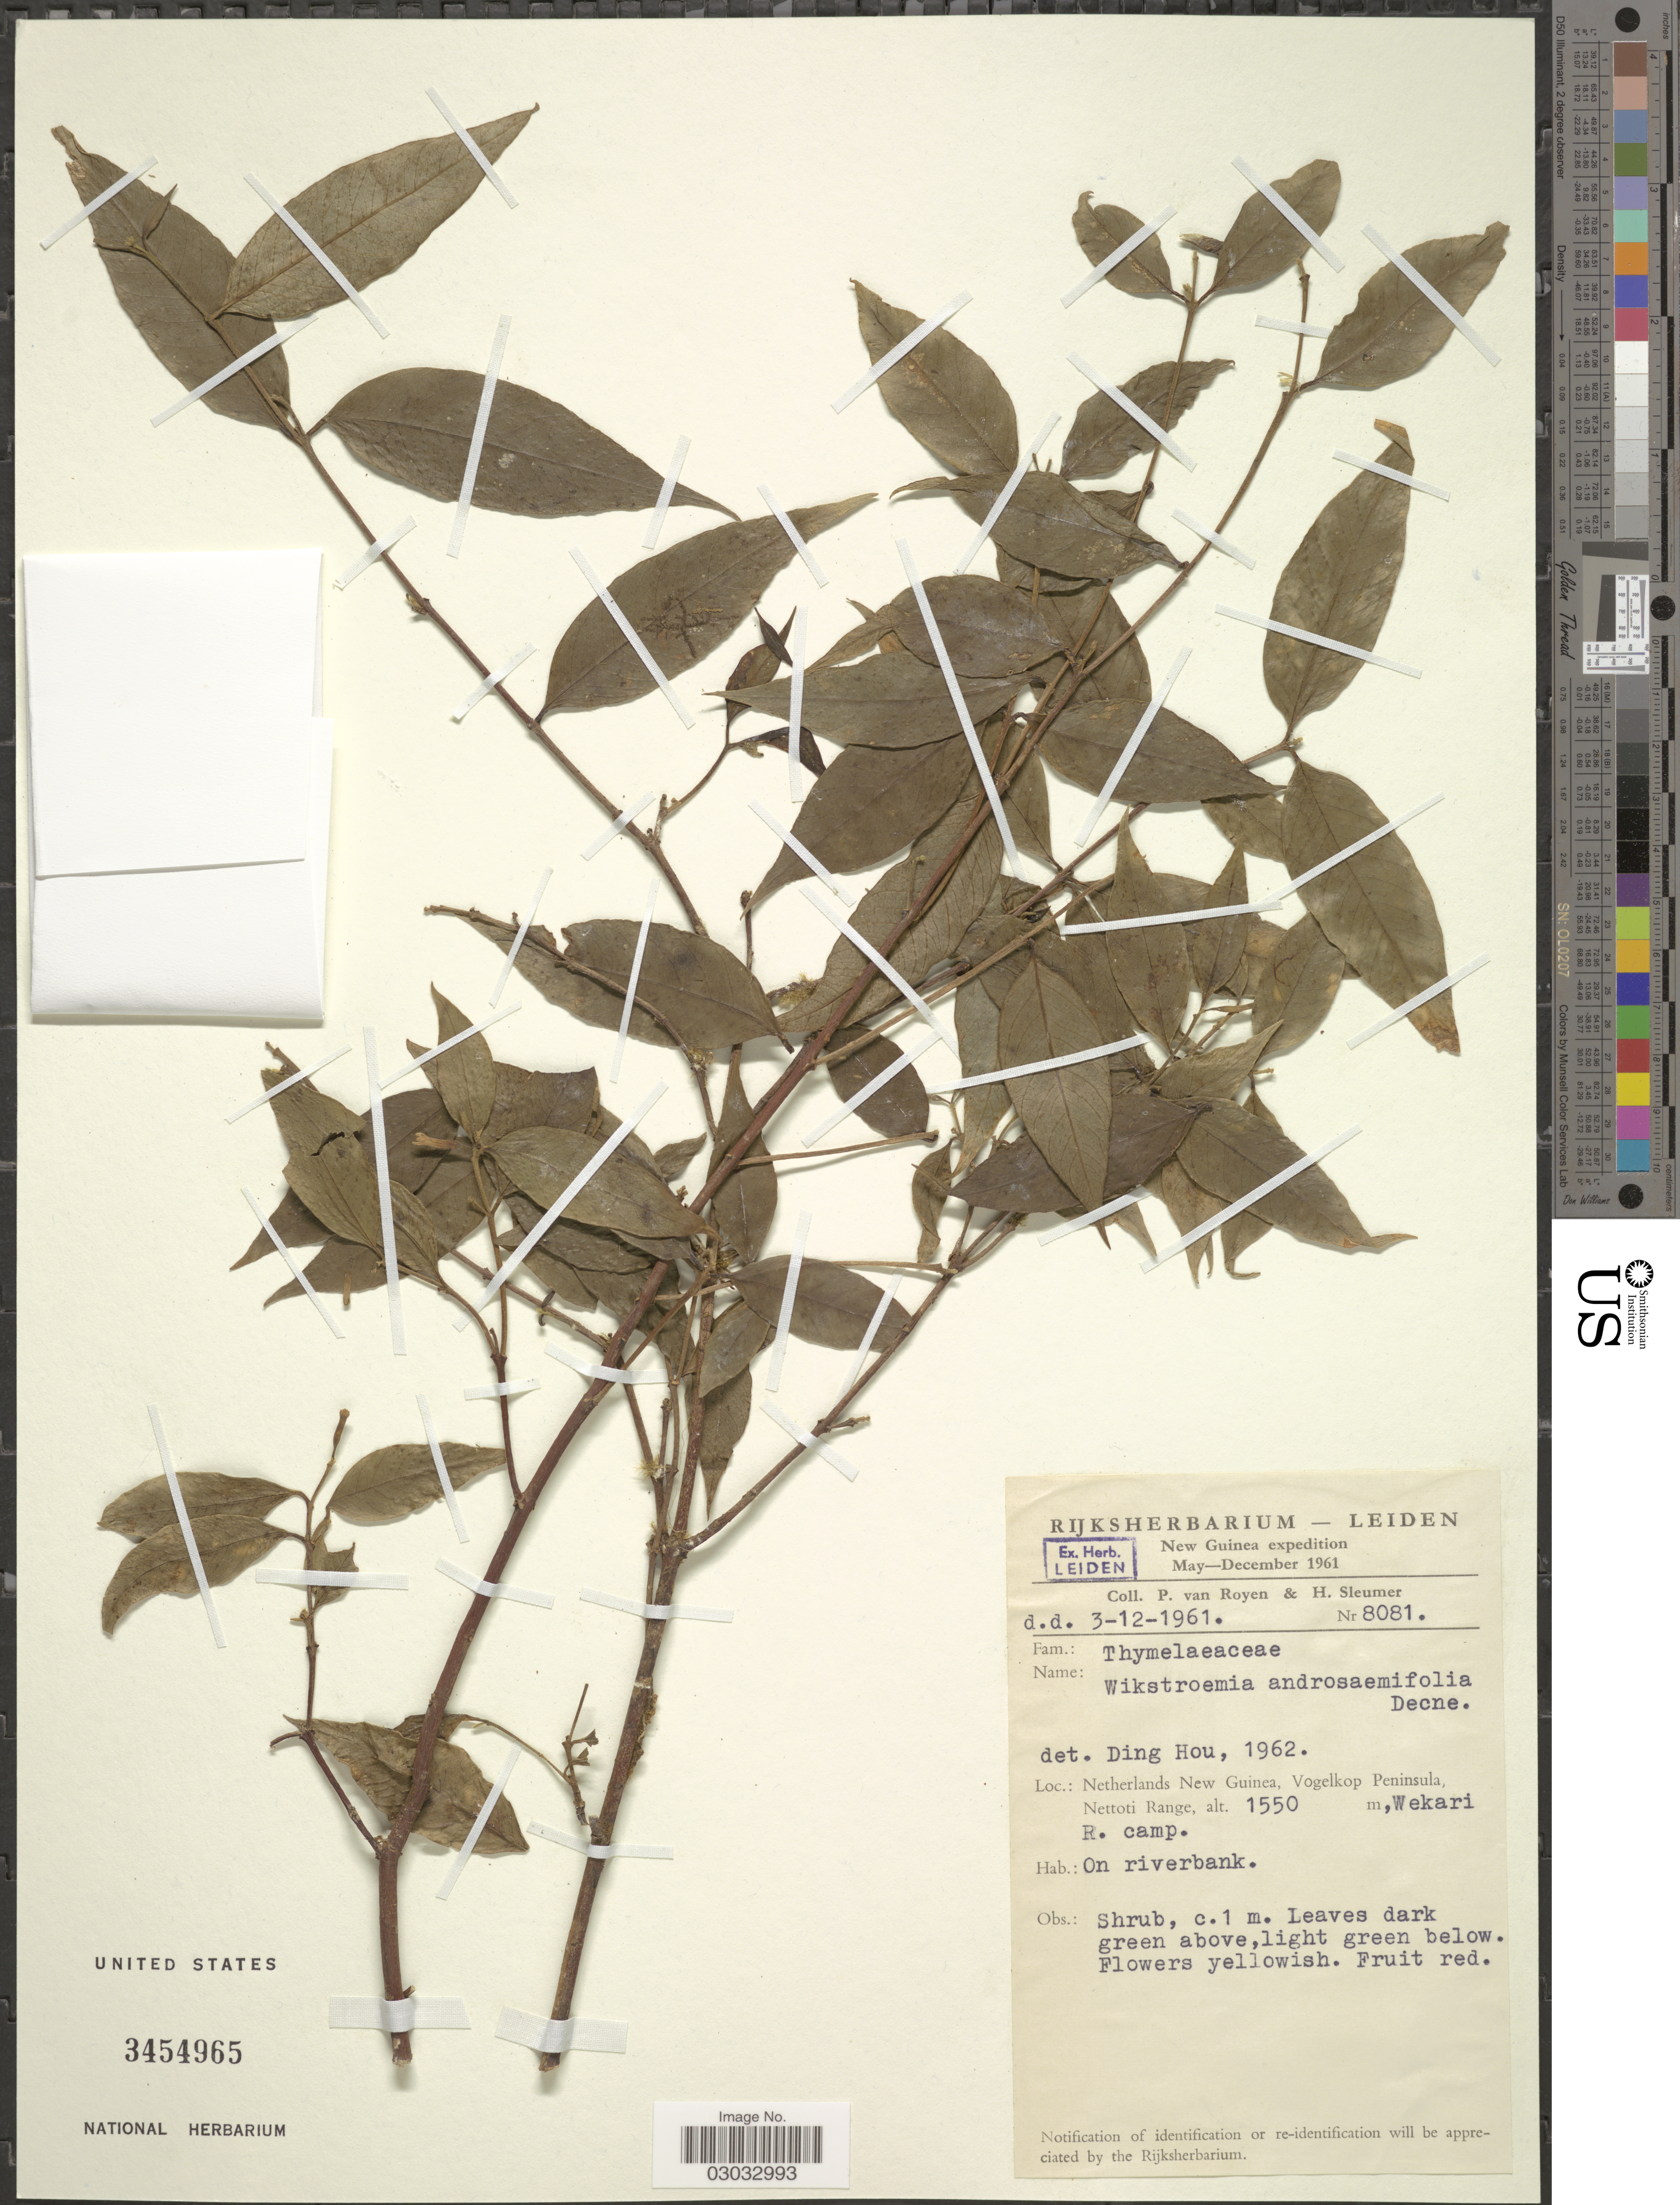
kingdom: Plantae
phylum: Tracheophyta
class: Magnoliopsida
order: Malvales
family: Thymelaeaceae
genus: Wikstroemia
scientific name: Wikstroemia androsaemifolia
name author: Decne.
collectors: P. van Royen & H. O. Sleumer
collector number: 8081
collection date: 1961-12-03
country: Indonesia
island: New Guinea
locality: Netherlands New Guinea, Vogelkop Peninsula, Nettoti Range, Wekari R. camp.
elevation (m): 1550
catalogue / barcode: US 3454965